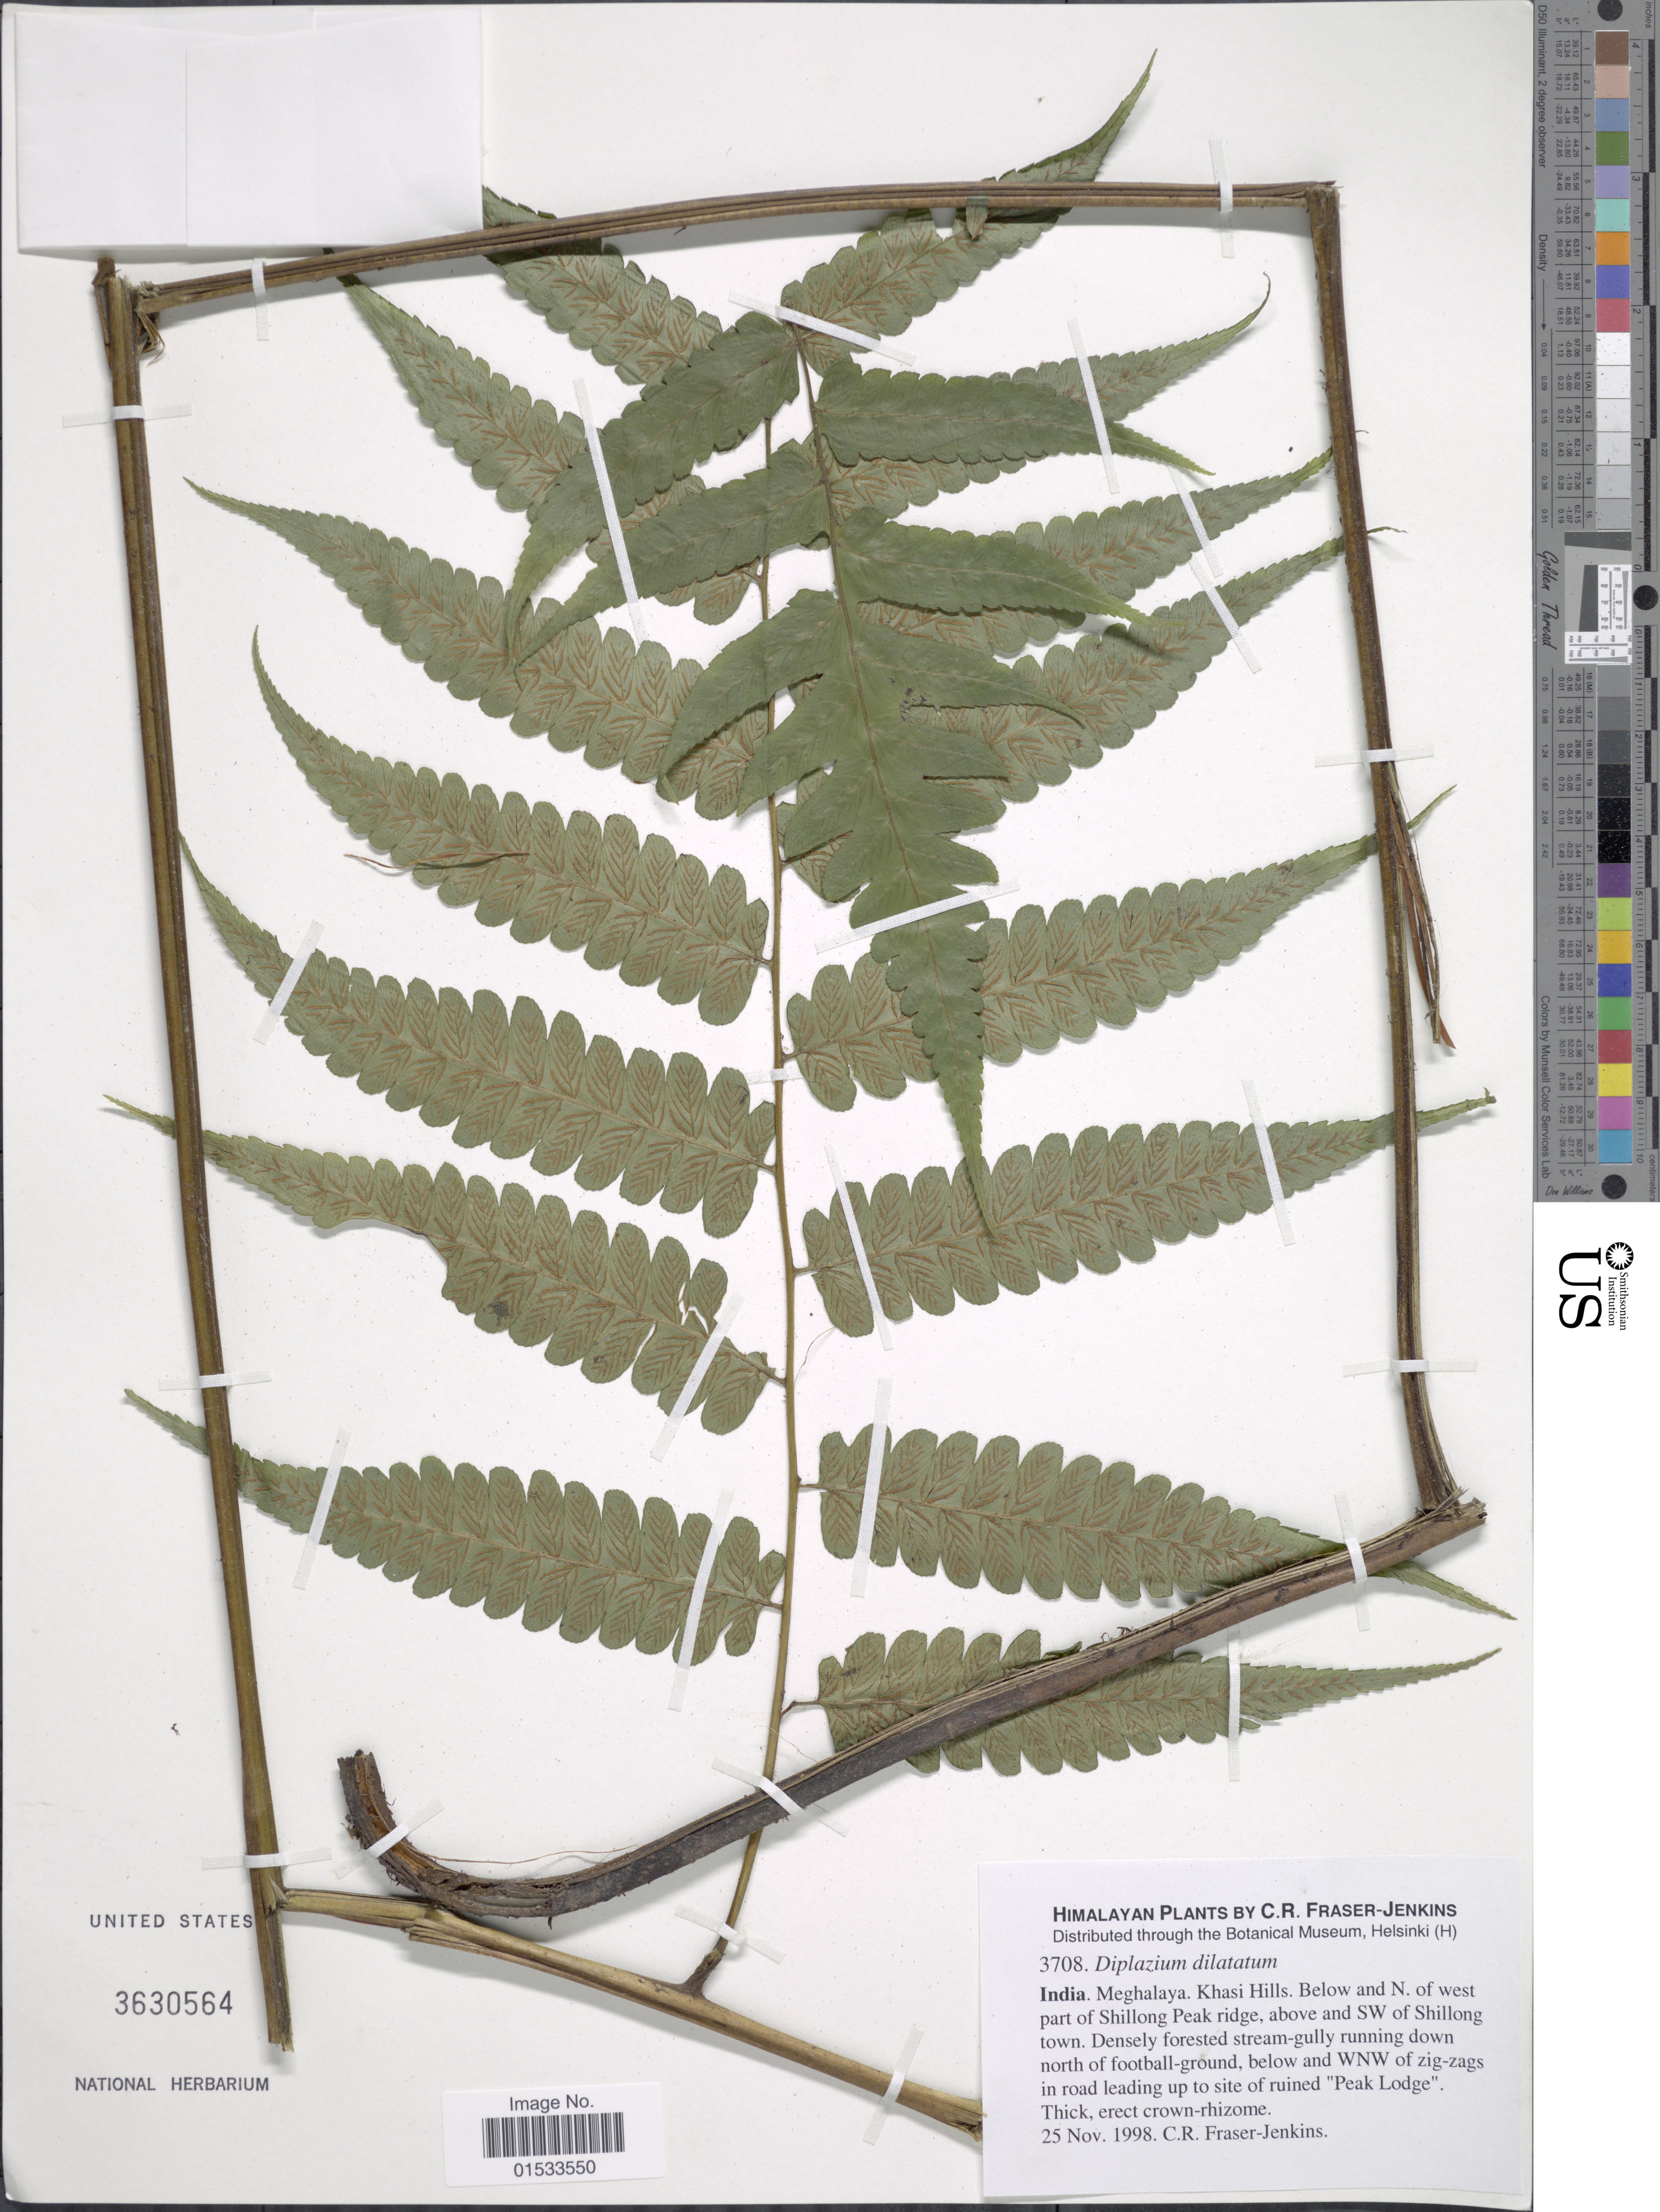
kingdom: Plantae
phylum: Tracheophyta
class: Polypodiopsida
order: Polypodiales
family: Athyriaceae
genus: Diplazium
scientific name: Diplazium dilatatum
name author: Blume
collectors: C. R. Fraser-Jenkins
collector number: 3708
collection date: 1998-11-25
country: India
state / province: Meghalaya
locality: Khasi Hills, belowe and N. of west part of Shillong Peak ridge, above and SW of Shillong town. Densely forested stream- gully running down north of football- ground, below and WNW of zig-zags in road leading up to site of ruined Peak Lodge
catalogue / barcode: US 3630564